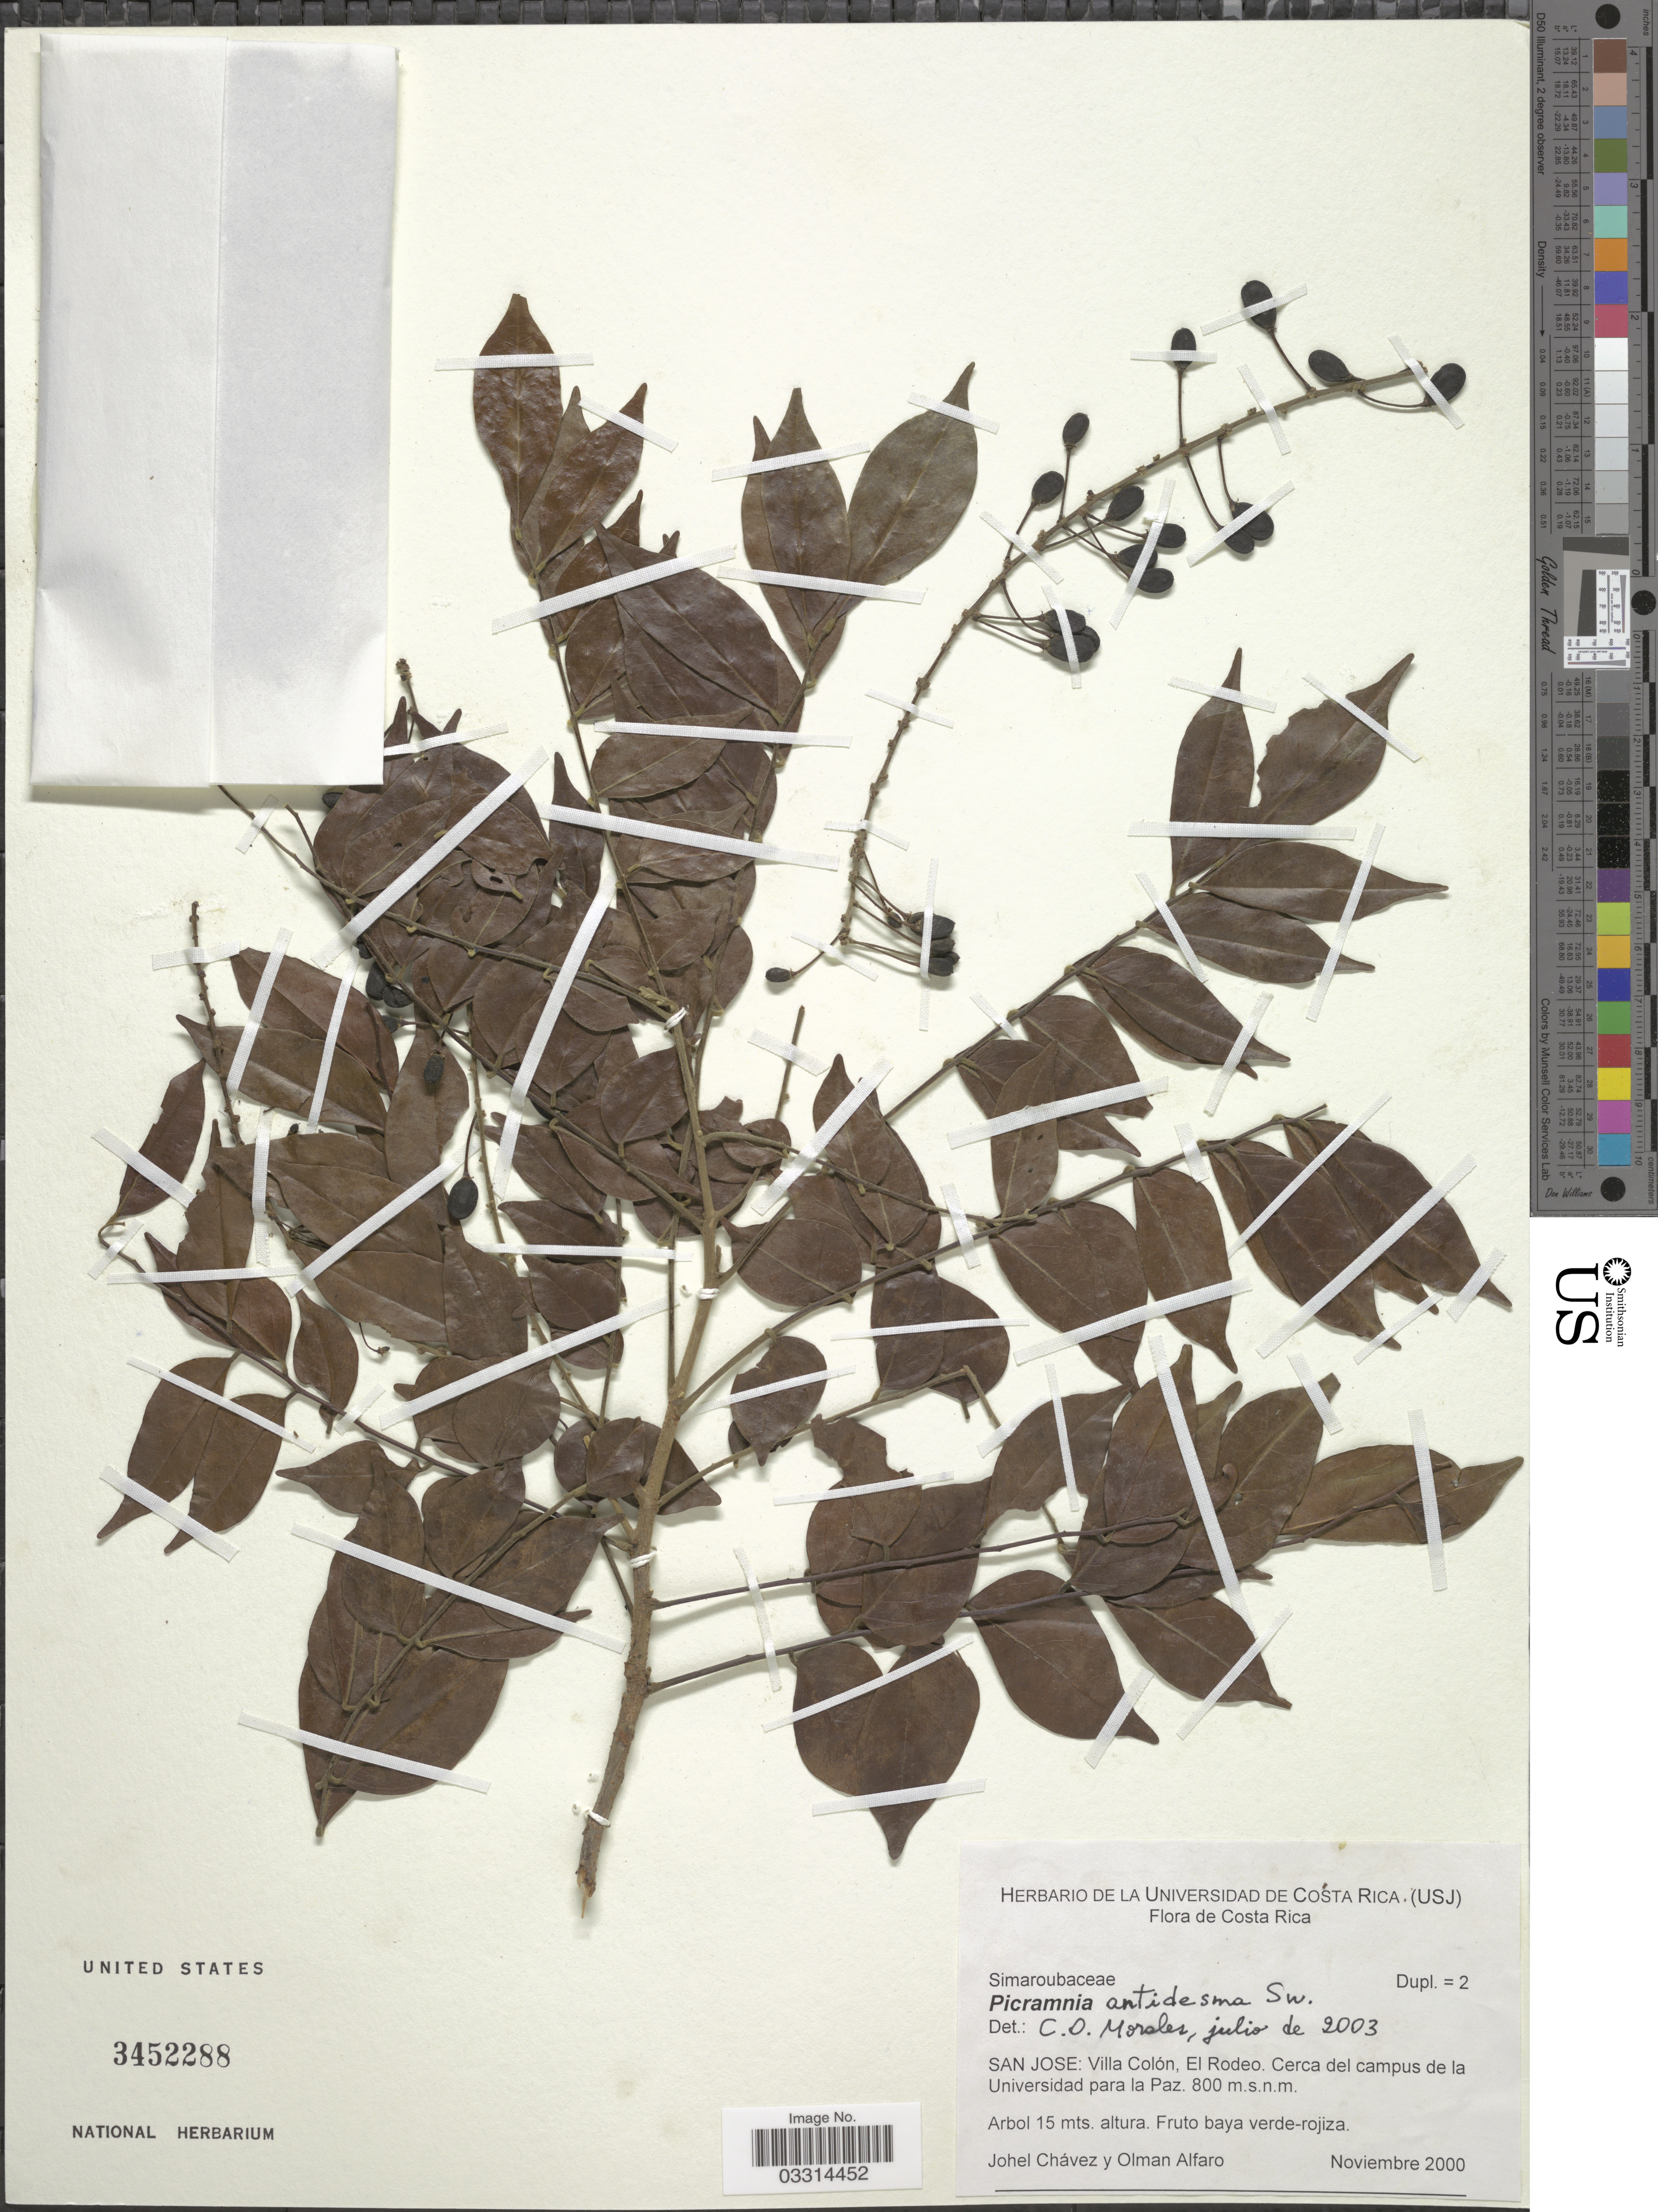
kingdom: Plantae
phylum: Tracheophyta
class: Magnoliopsida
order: Picramniales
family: Picramniaceae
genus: Picramnia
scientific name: Picramnia antidesma subsp. antidesma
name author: Sw.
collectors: J. Chávez & O. Alfaro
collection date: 2000-11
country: Costa Rica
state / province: San José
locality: Villa Colón, El Rodeo. Cerca del campus de la Universidad para la Paz.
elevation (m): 800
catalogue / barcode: US 3452288